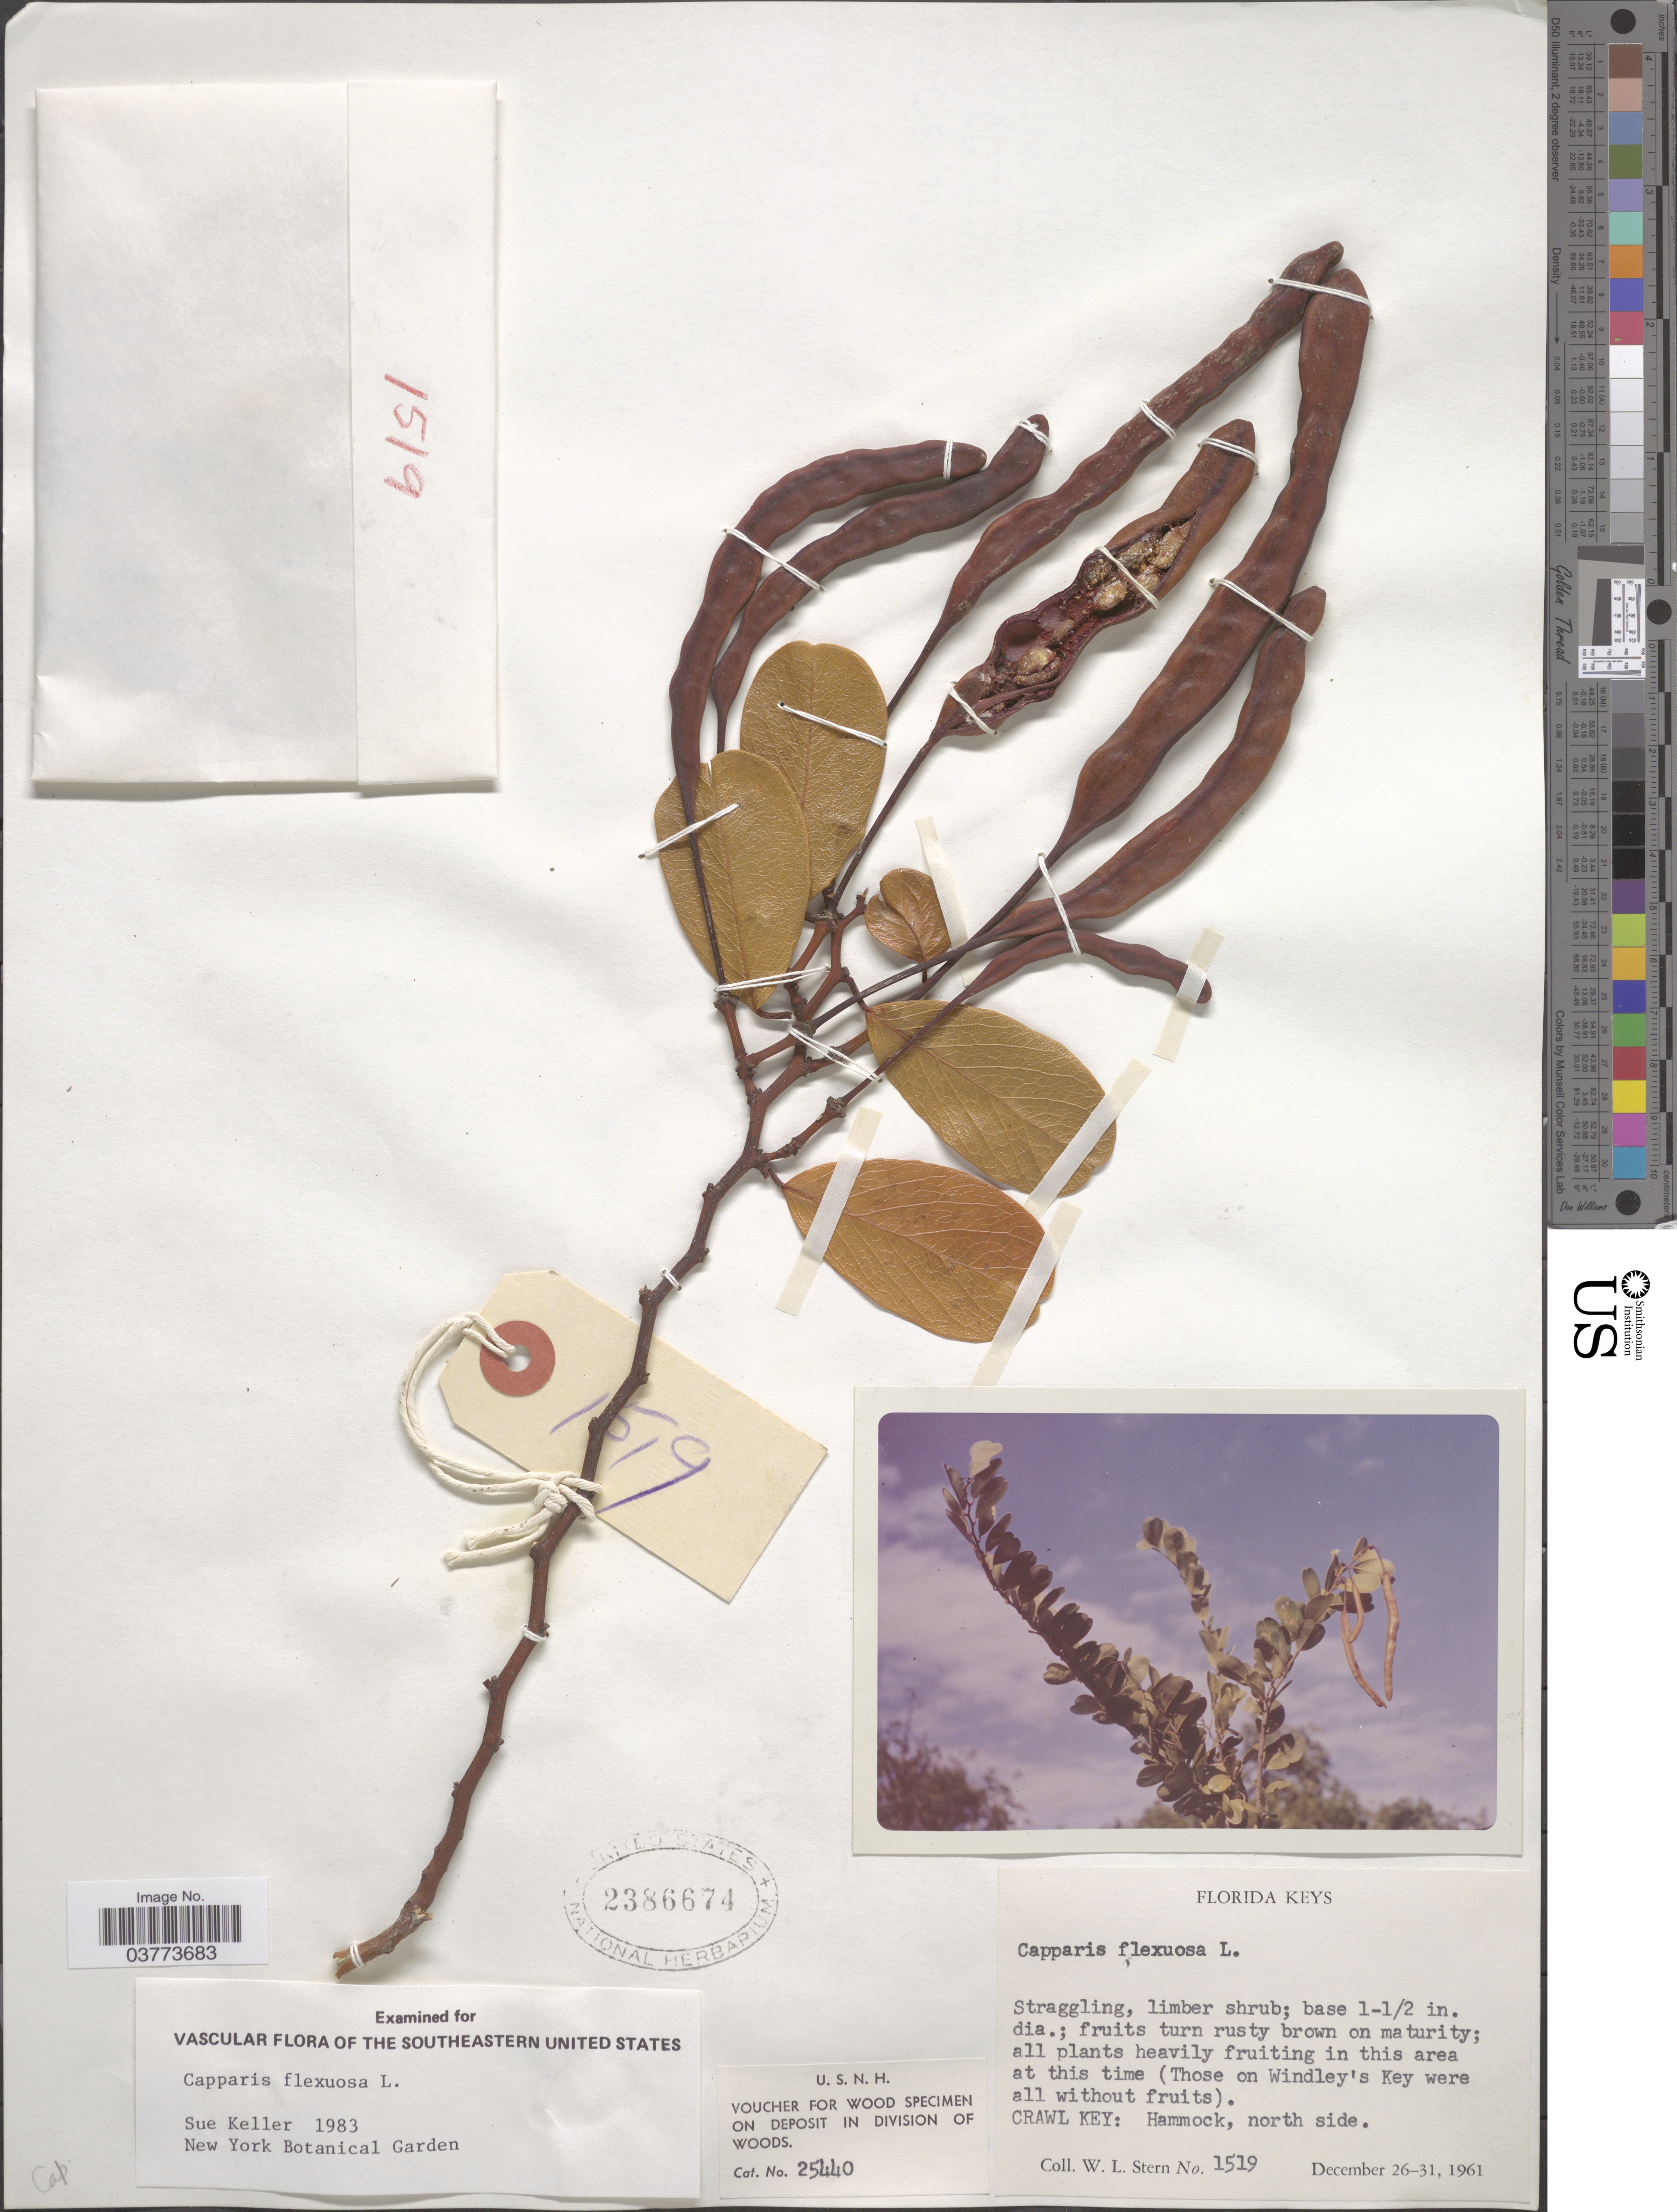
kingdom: Plantae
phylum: Tracheophyta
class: Magnoliopsida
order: Brassicales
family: Capparaceae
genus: Cynophalla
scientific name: Cynophalla flexuosa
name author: (L.) J. Presl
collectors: W. L. Stern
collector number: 1519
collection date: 1961-12-26/1961-12-31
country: United States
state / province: Florida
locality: Florida Keys. Crawl Key: Hammock, north side.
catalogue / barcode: US 2386674